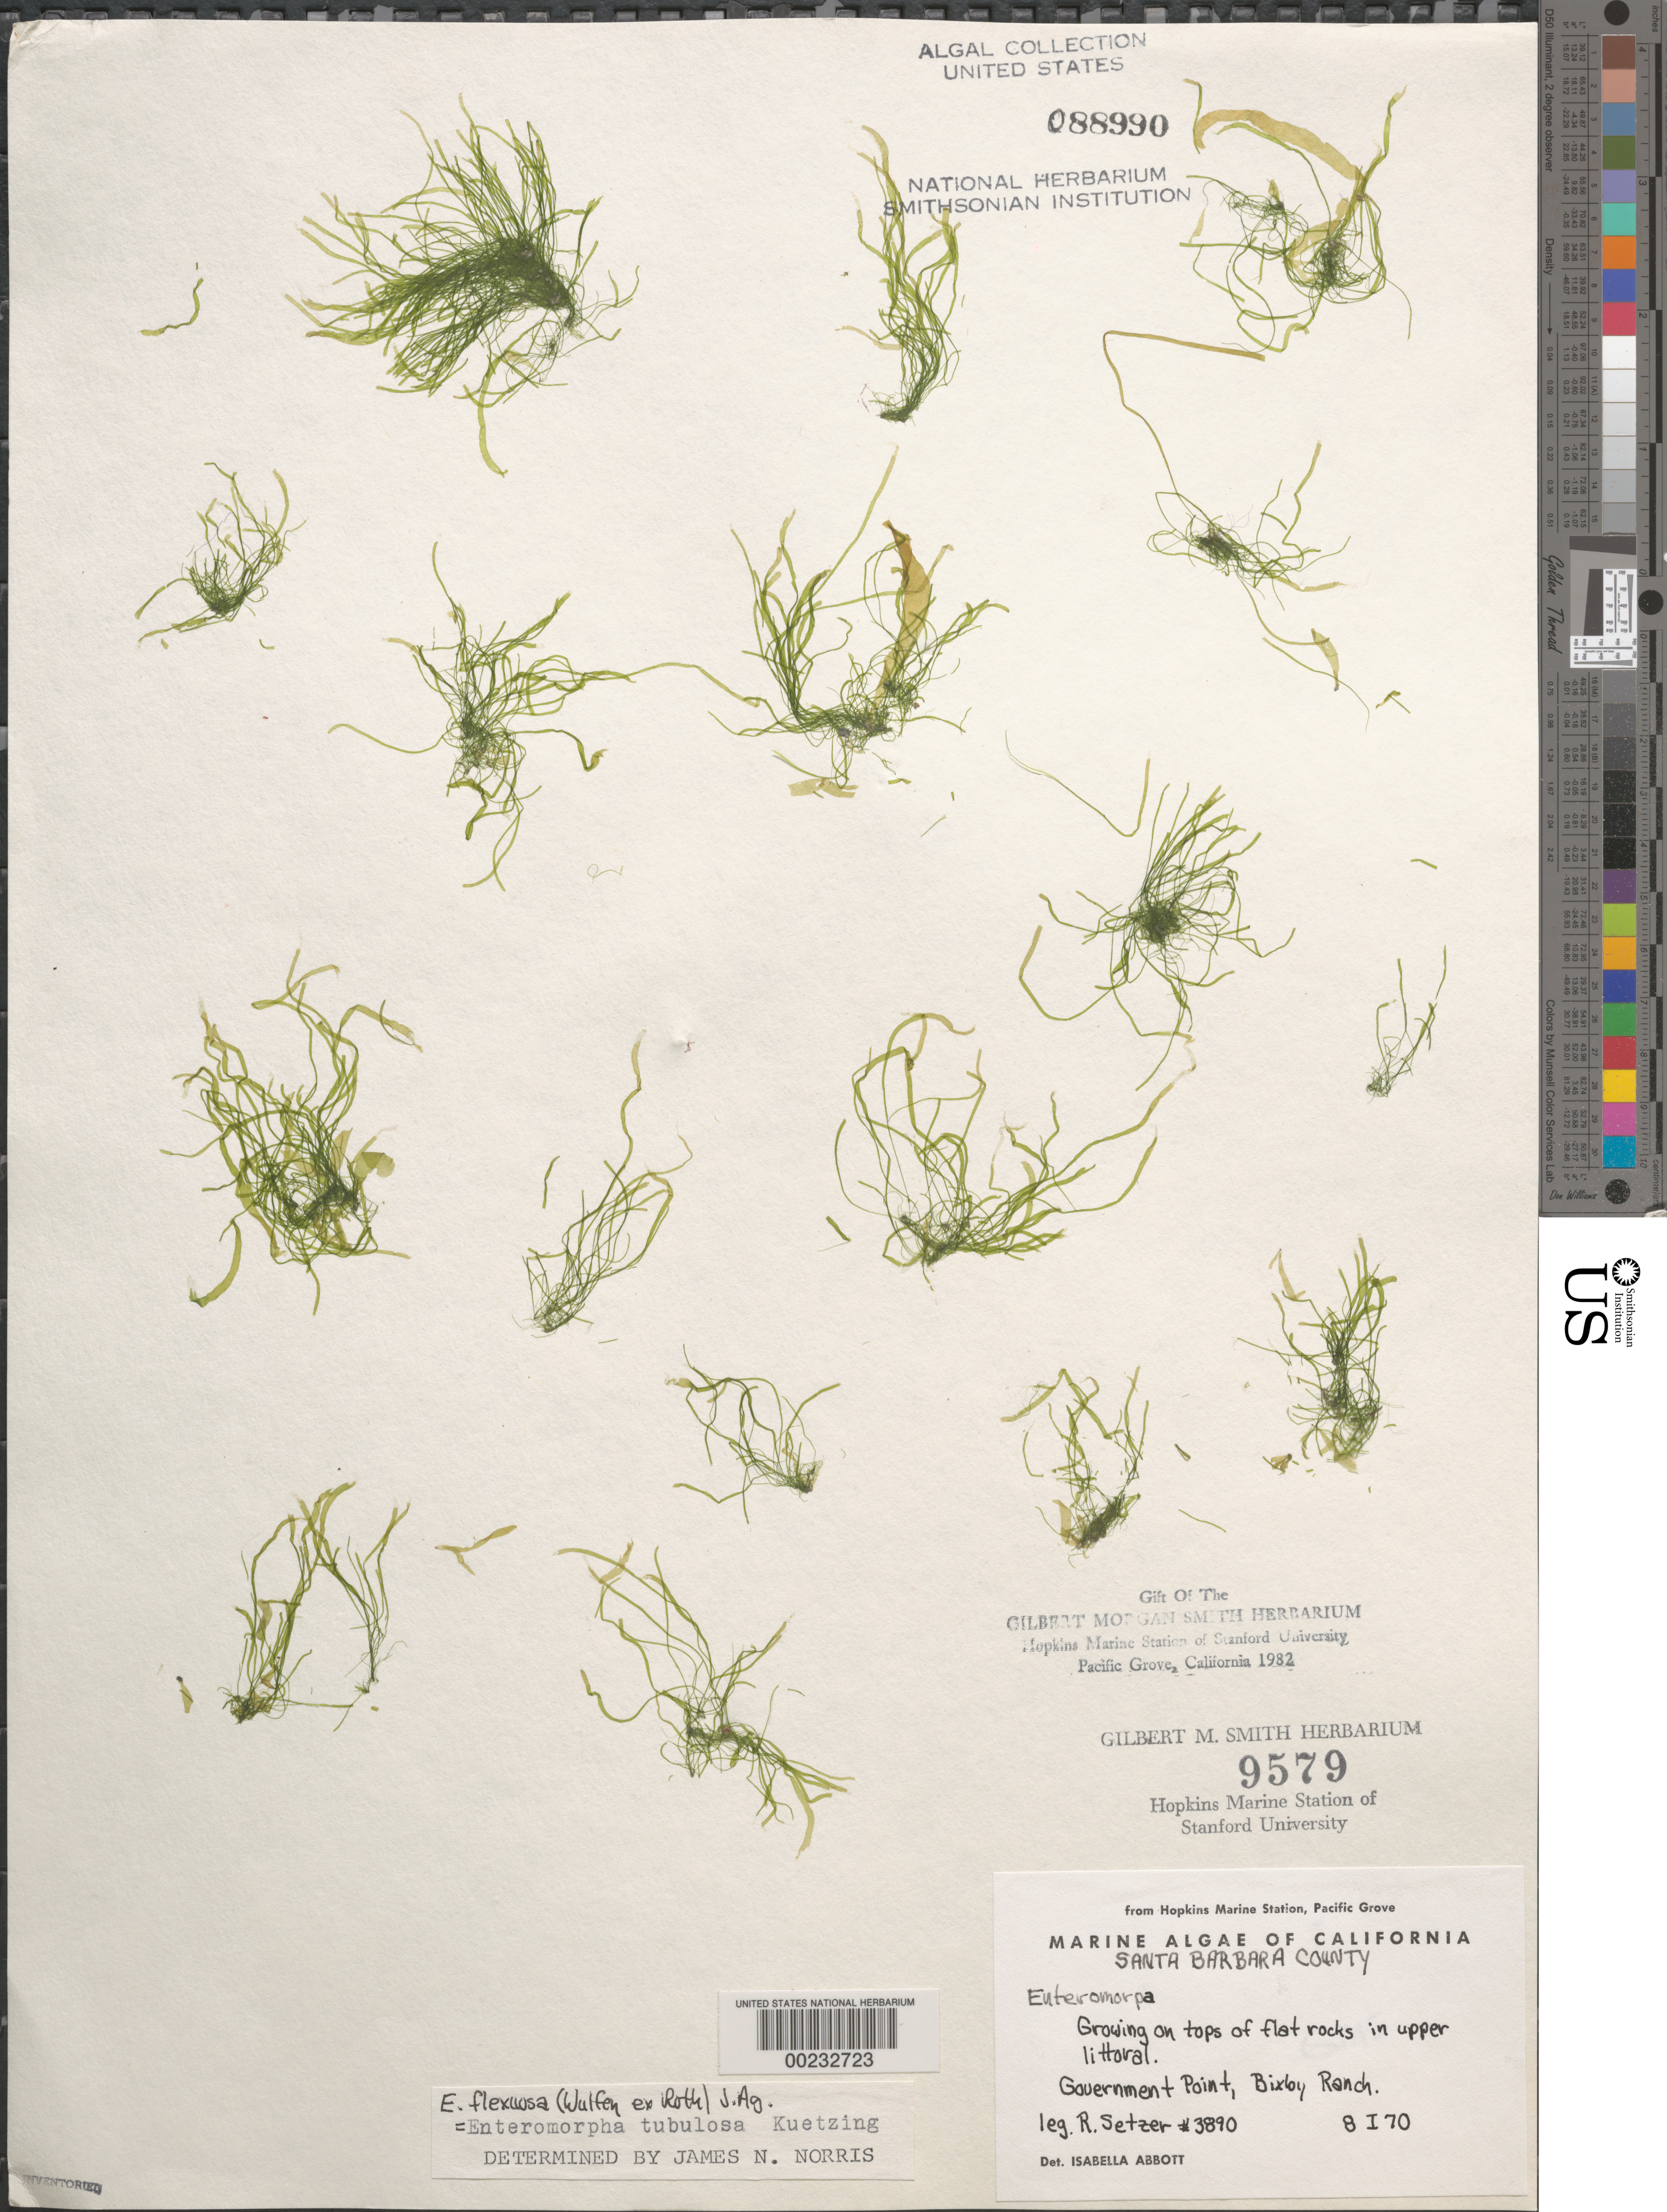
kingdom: Plantae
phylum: Chlorophyta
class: Ulvophyceae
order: Ulvales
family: Ulvaceae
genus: Ulva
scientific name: Ulva flexuosa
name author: Wulfen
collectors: R. Setzer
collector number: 3890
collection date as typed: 08 Jan 1970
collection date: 1970-01-08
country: United States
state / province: California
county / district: Santa Barbara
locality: Government Point, Bixby Ranch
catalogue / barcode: US 88990